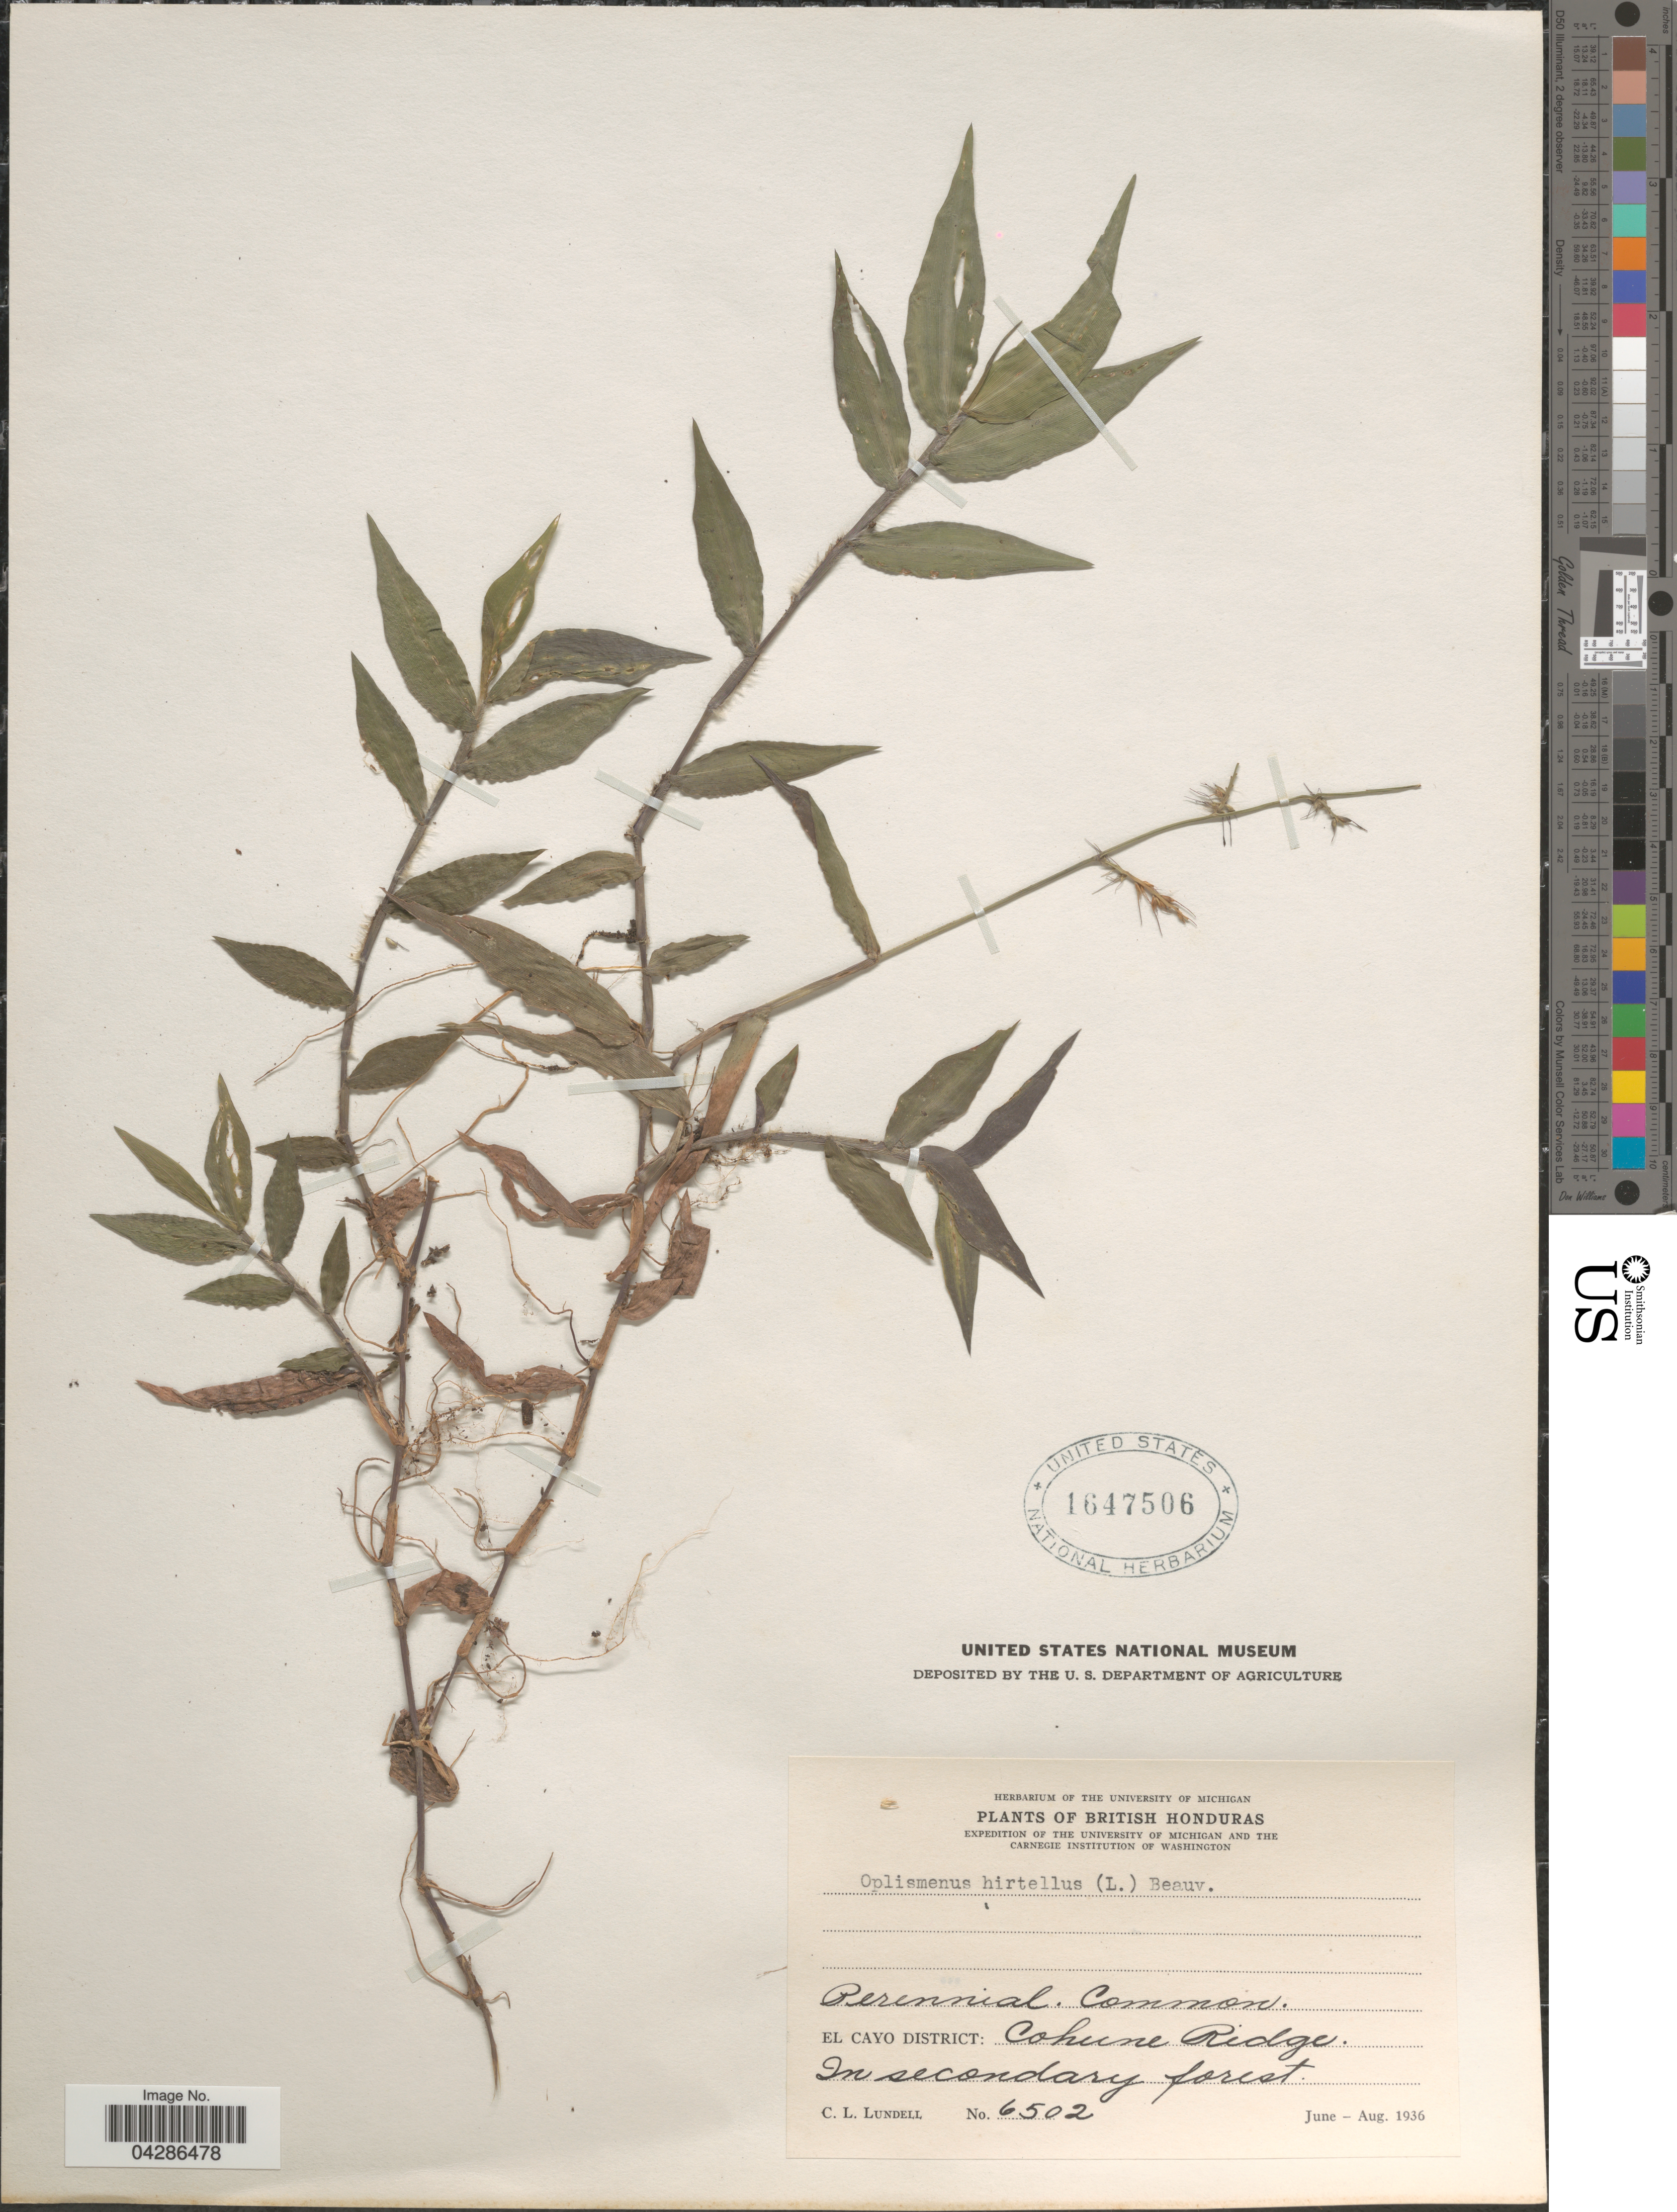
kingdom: Plantae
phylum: Tracheophyta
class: Liliopsida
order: Poales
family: Poaceae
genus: Oplismenus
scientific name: Oplismenus hirtellus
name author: (L.) P. Beauv.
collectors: C. L. Lundell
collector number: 6502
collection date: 1936-06/1936-08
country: Belize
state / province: Cayo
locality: British Honduras. Expedition Of The University Of Michigan And The Carnegie Institution Of Washington. El Cayo District: Cohune Ridge.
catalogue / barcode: US 1647506